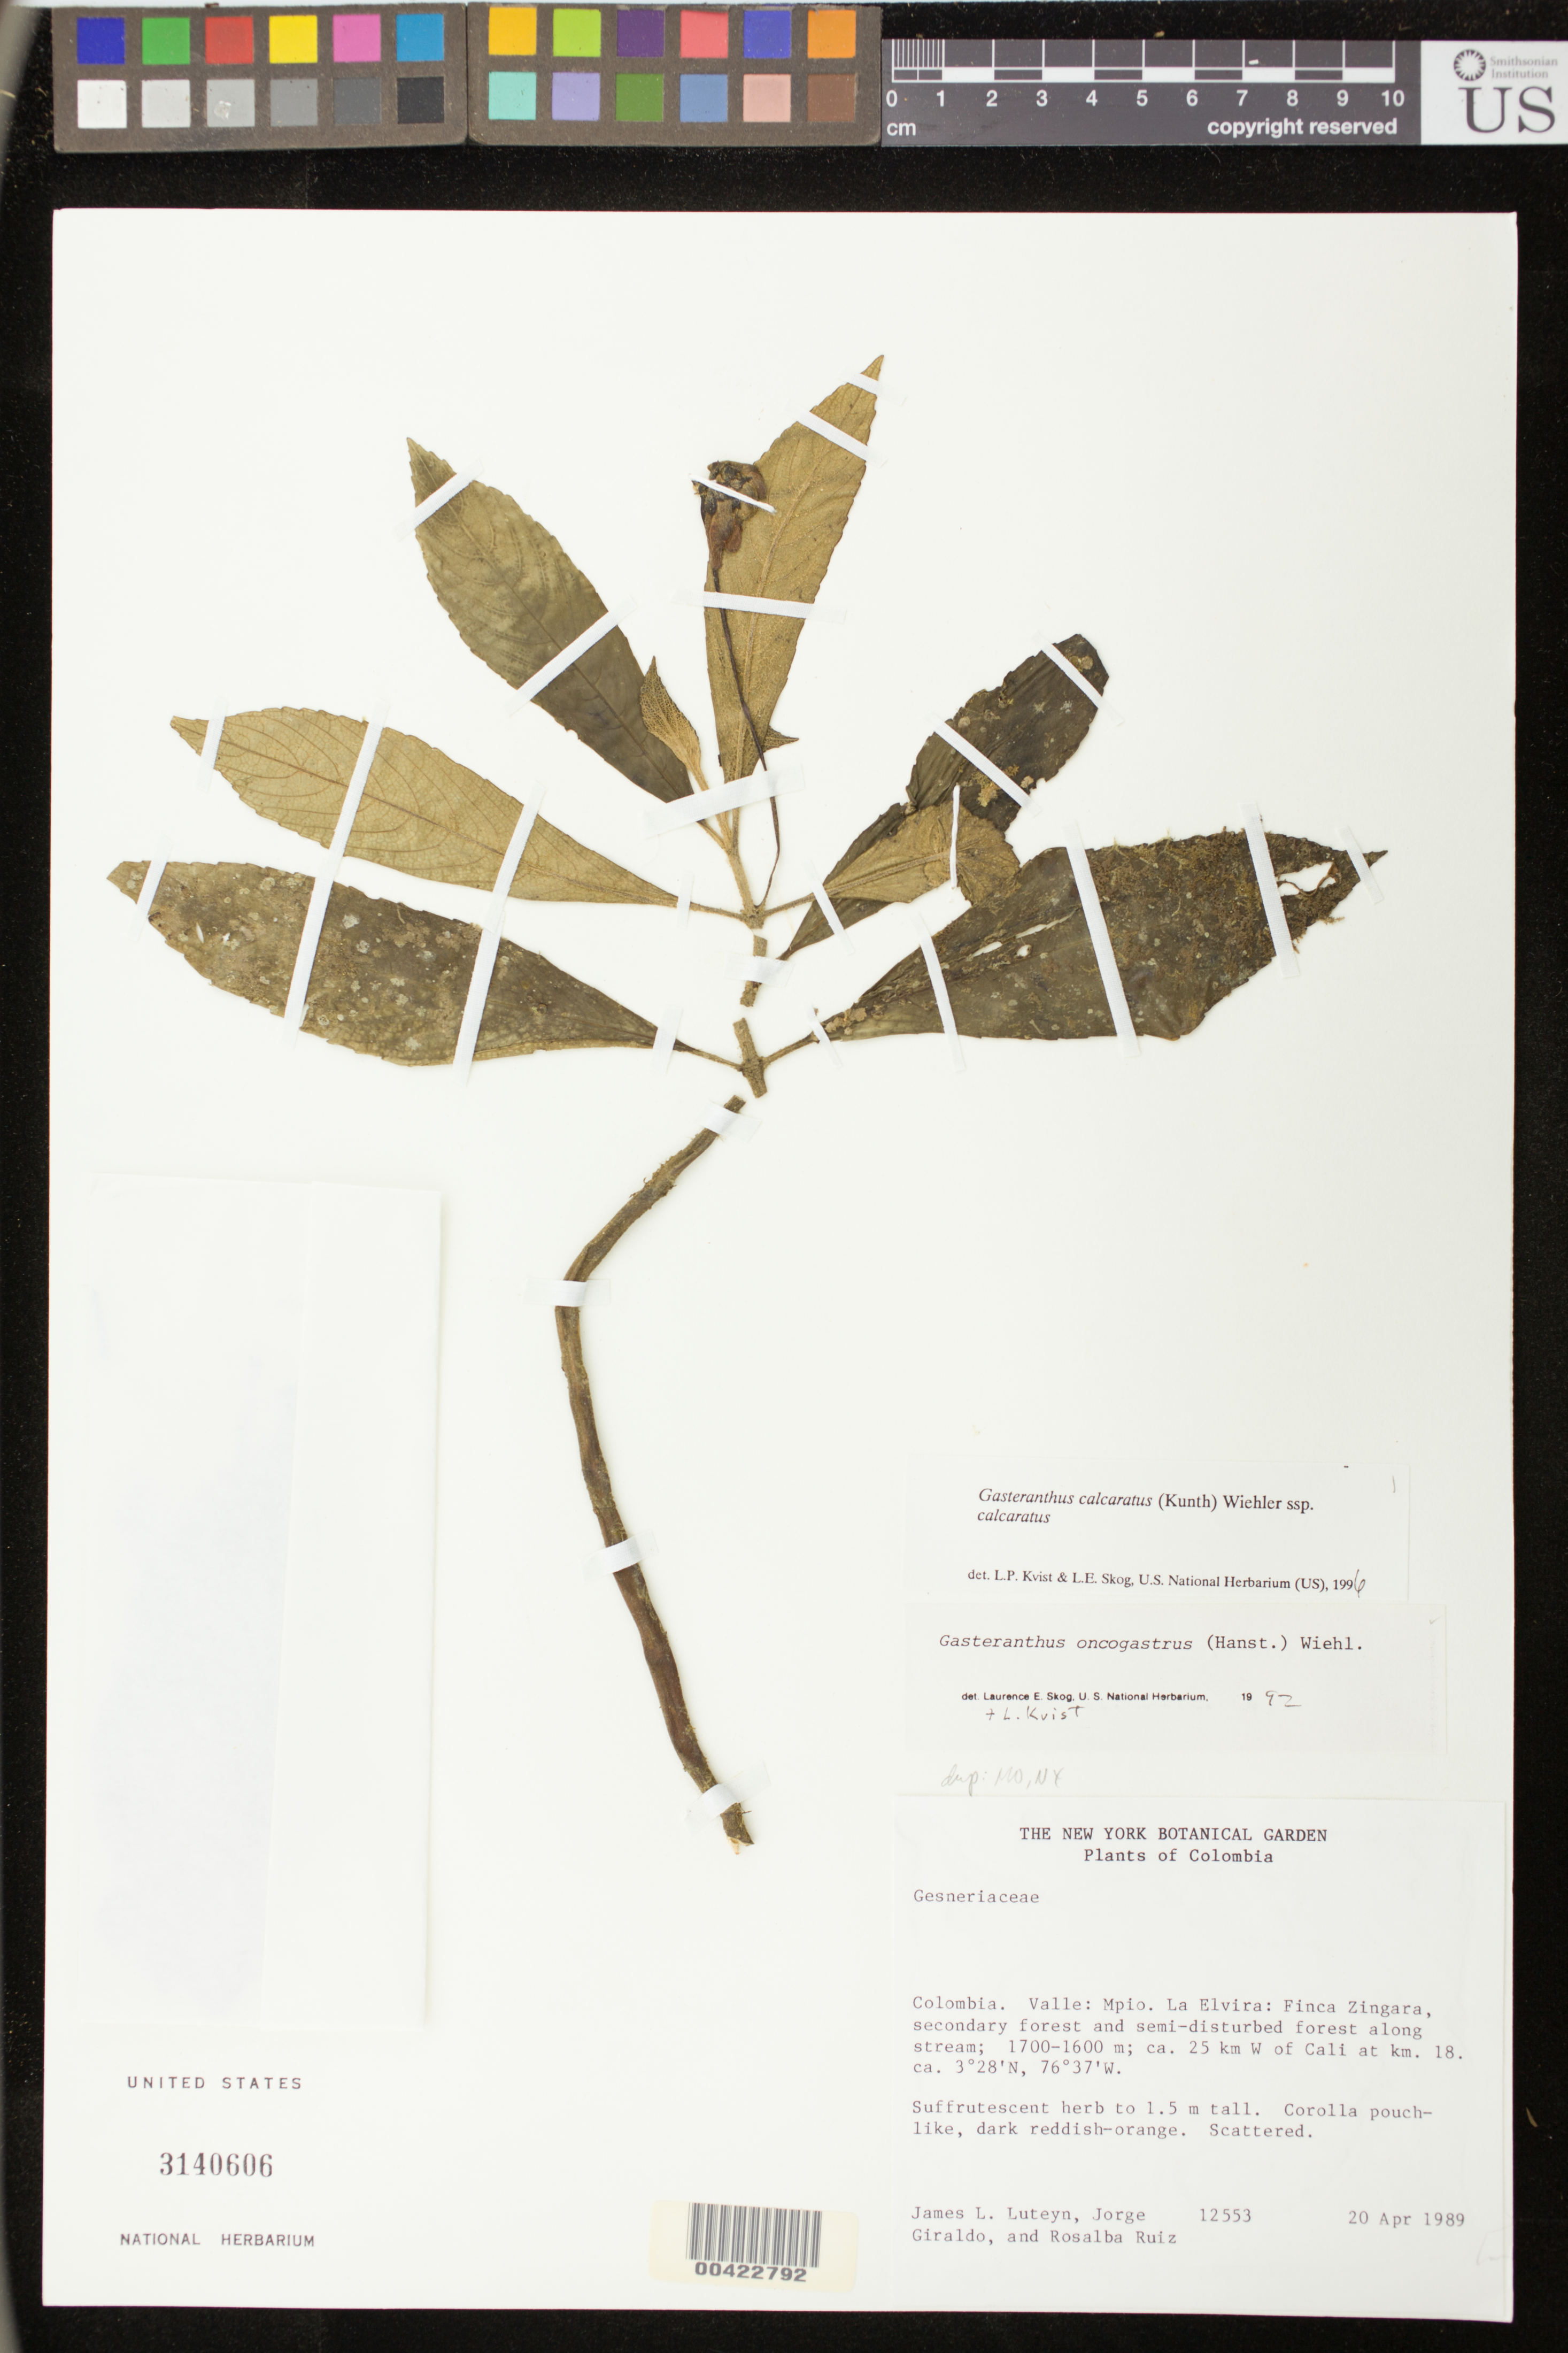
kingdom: Plantae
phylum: Tracheophyta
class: Magnoliopsida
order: Lamiales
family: Gesneriaceae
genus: Gasteranthus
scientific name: Gasteranthus calcaratus subsp. calcaratus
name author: (Kunth) Wiehler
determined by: Skog, Laurence E.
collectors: J. L. Luteyn, J. Giraldo & R. Ruiz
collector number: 12553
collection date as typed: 20 Apr 1989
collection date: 1989-04-20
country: Colombia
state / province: Valle del Cauca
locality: Mpio. La Elvira: Finca Zingara, ca. 25 km W of Cali at km 18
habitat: Secondary forest and semi-disturbed forest along stream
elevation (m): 1600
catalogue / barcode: US 3140606